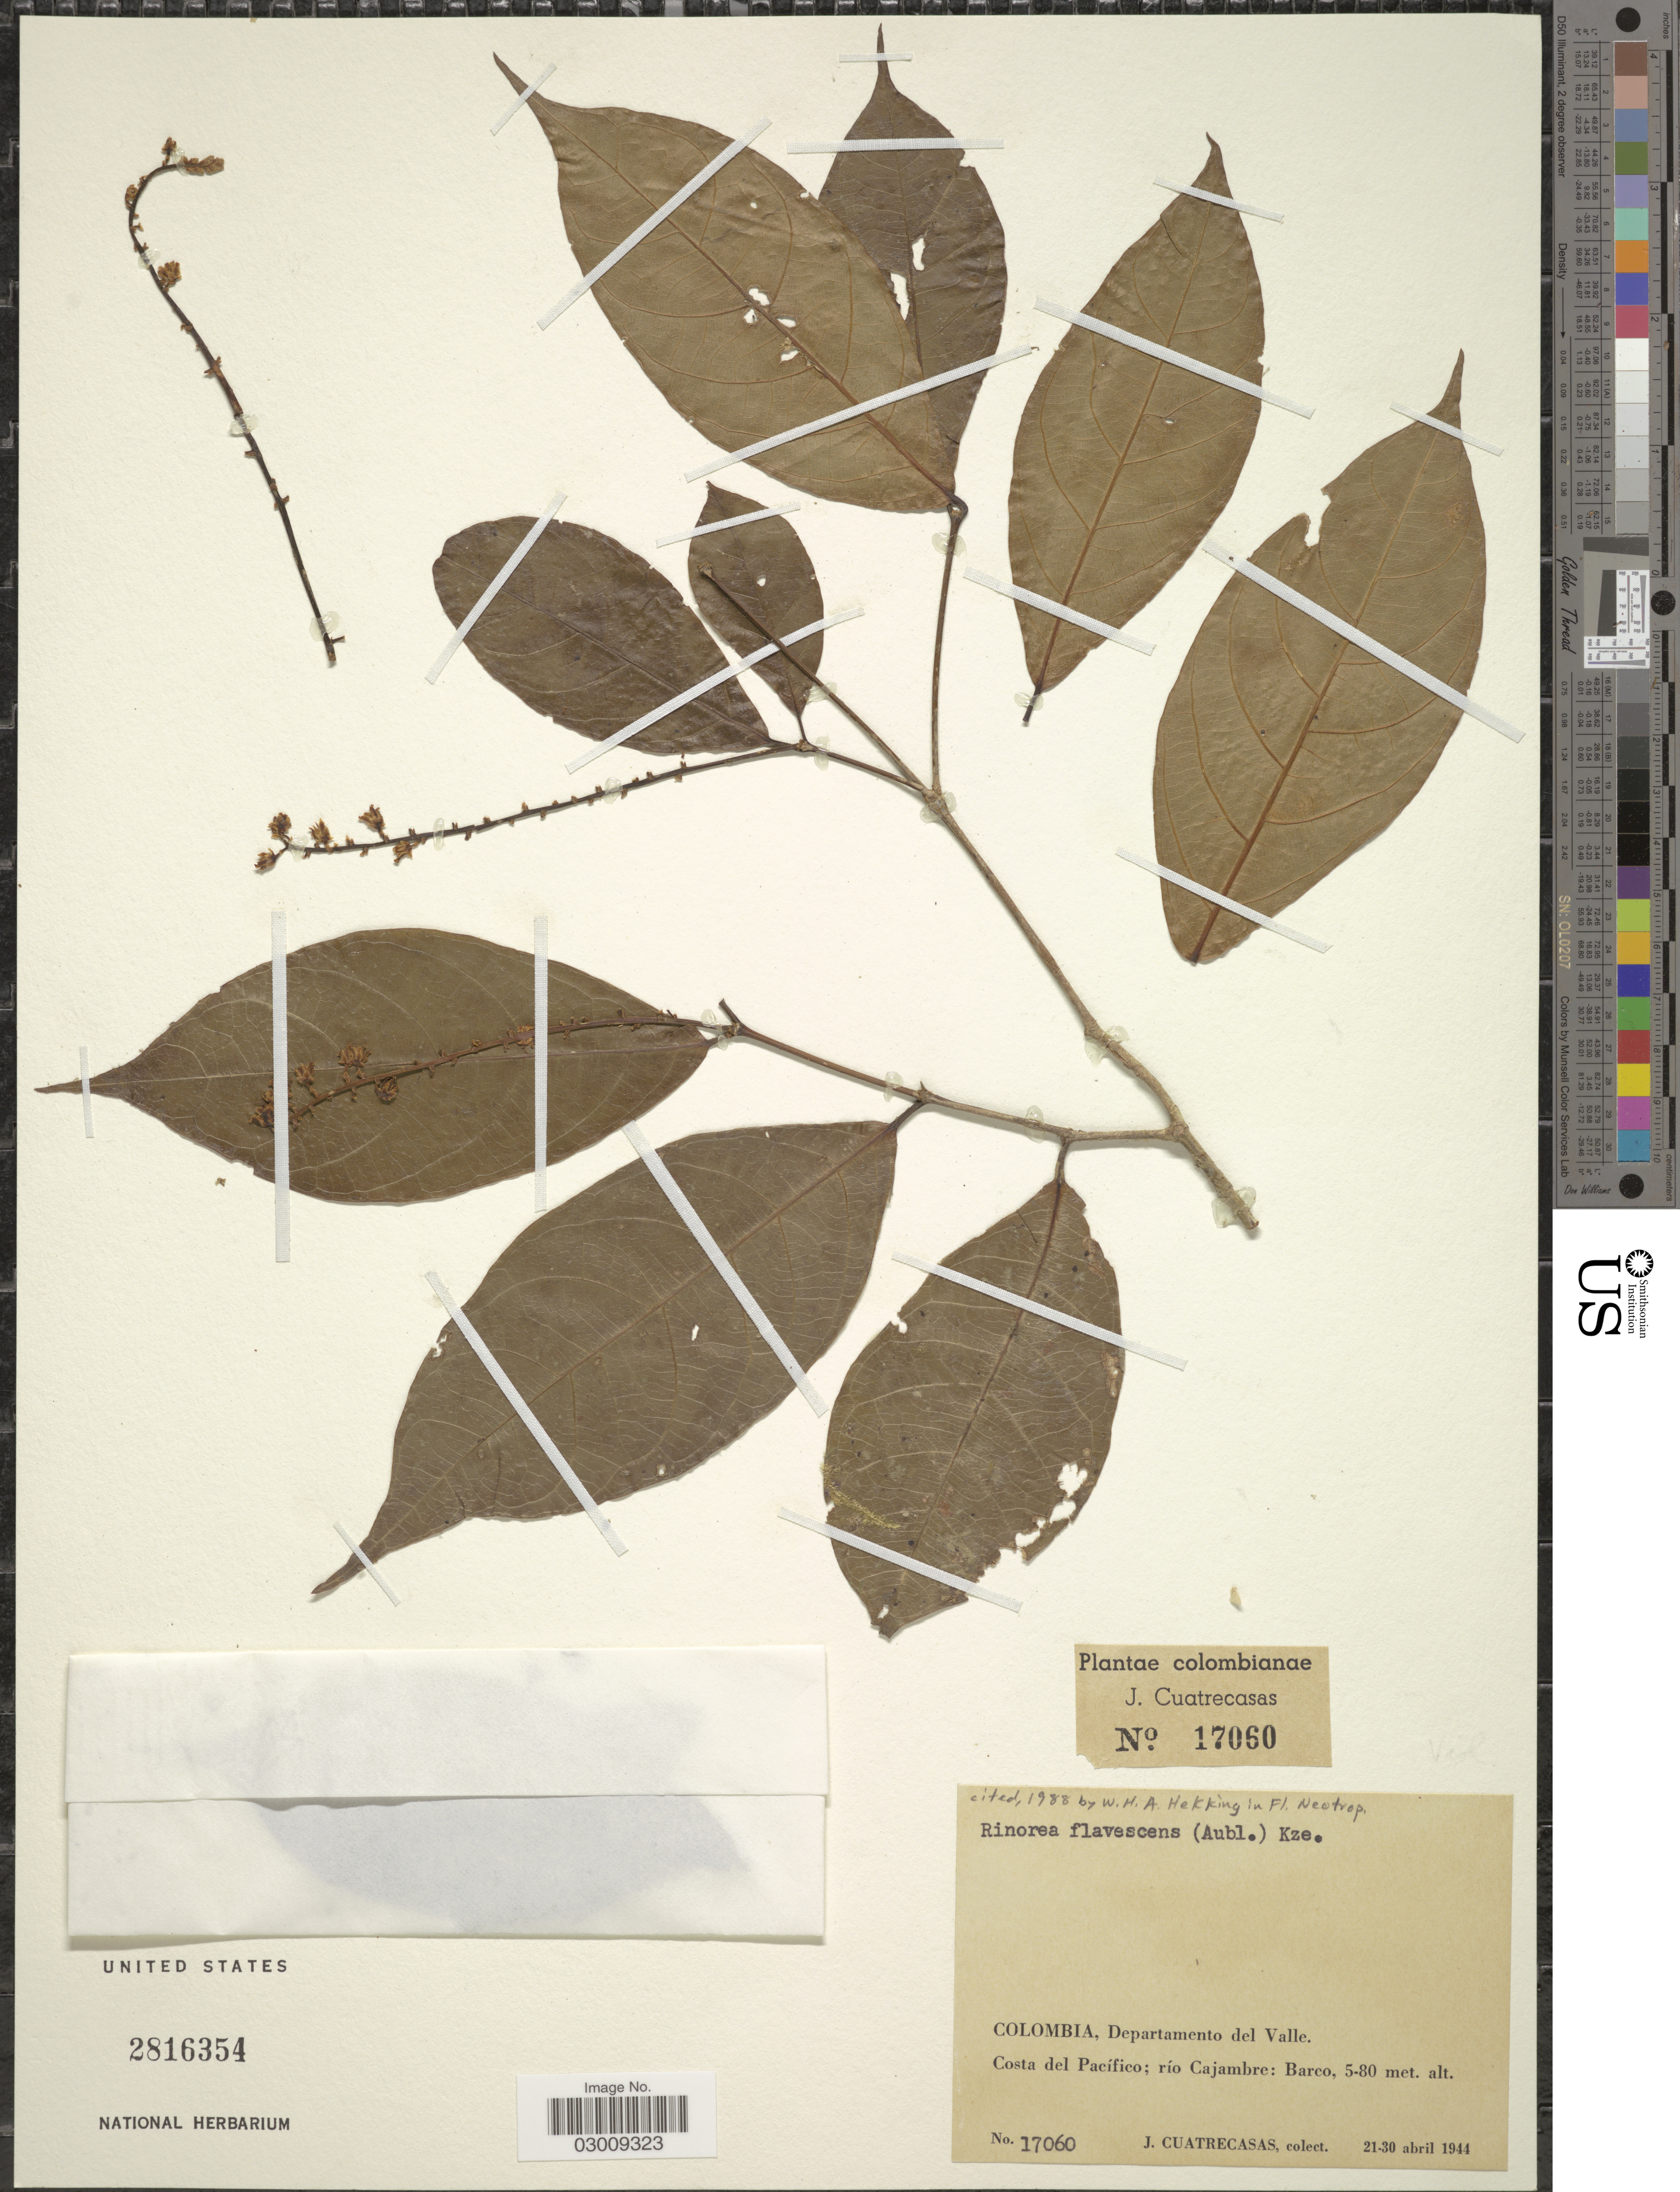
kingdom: Plantae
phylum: Tracheophyta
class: Magnoliopsida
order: Malpighiales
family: Violaceae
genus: Rinorea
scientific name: Rinorea flavescens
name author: (Aubl.) Kuntze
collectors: J. Cuatrecasas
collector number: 17060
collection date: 1944-04-21/1944-04-30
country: Colombia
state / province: Valle del Cauca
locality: Departamento del Valle. Costa del Pacífico; río Cajambre: Barco.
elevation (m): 5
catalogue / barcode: US 2816354